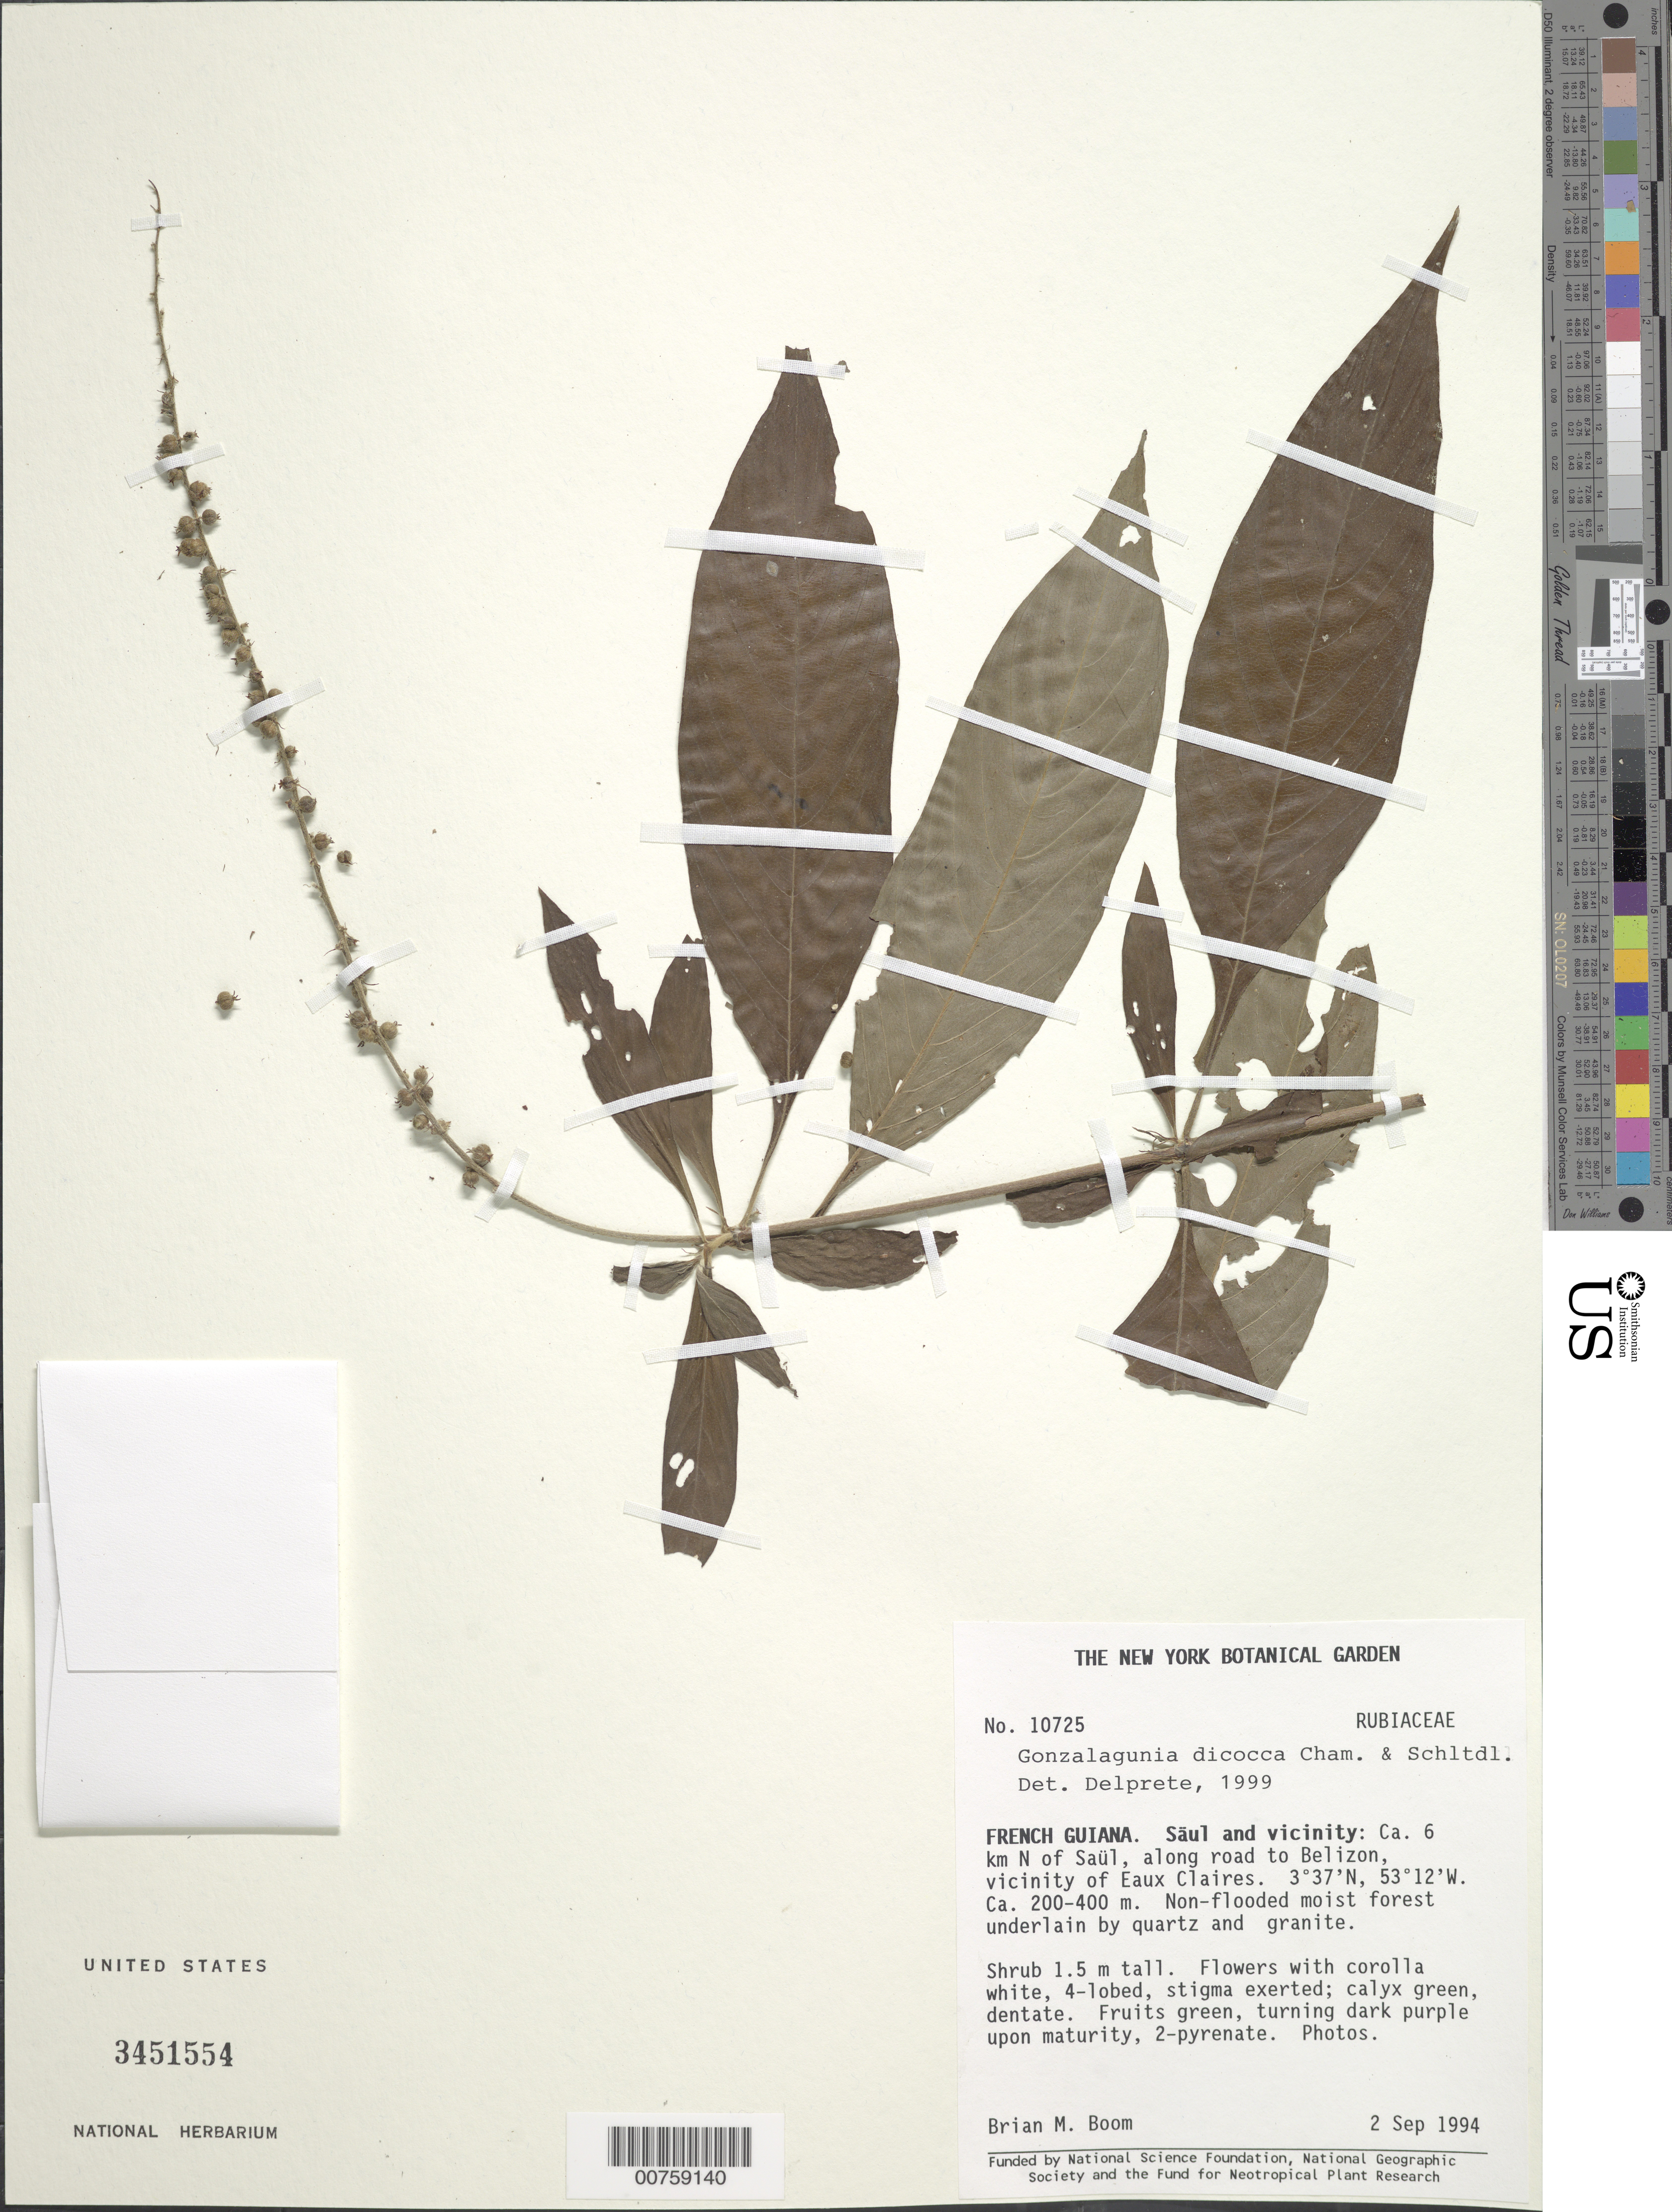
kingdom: Plantae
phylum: Tracheophyta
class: Magnoliopsida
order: Gentianales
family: Rubiaceae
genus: Gonzalagunia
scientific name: Gonzalagunia dicocca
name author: Cham. & Schltdl.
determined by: Delprete, P. G., Herb. de Guyane Cay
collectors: B. M. Boom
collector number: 10725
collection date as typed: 2-Sep-94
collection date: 1994-09-02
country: French Guiana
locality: Saül, 6 km N along road to Belizon, vic. Eaux Claires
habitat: Nonflooded moist forest underlain by quartz and granite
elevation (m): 200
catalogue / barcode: US 3451554